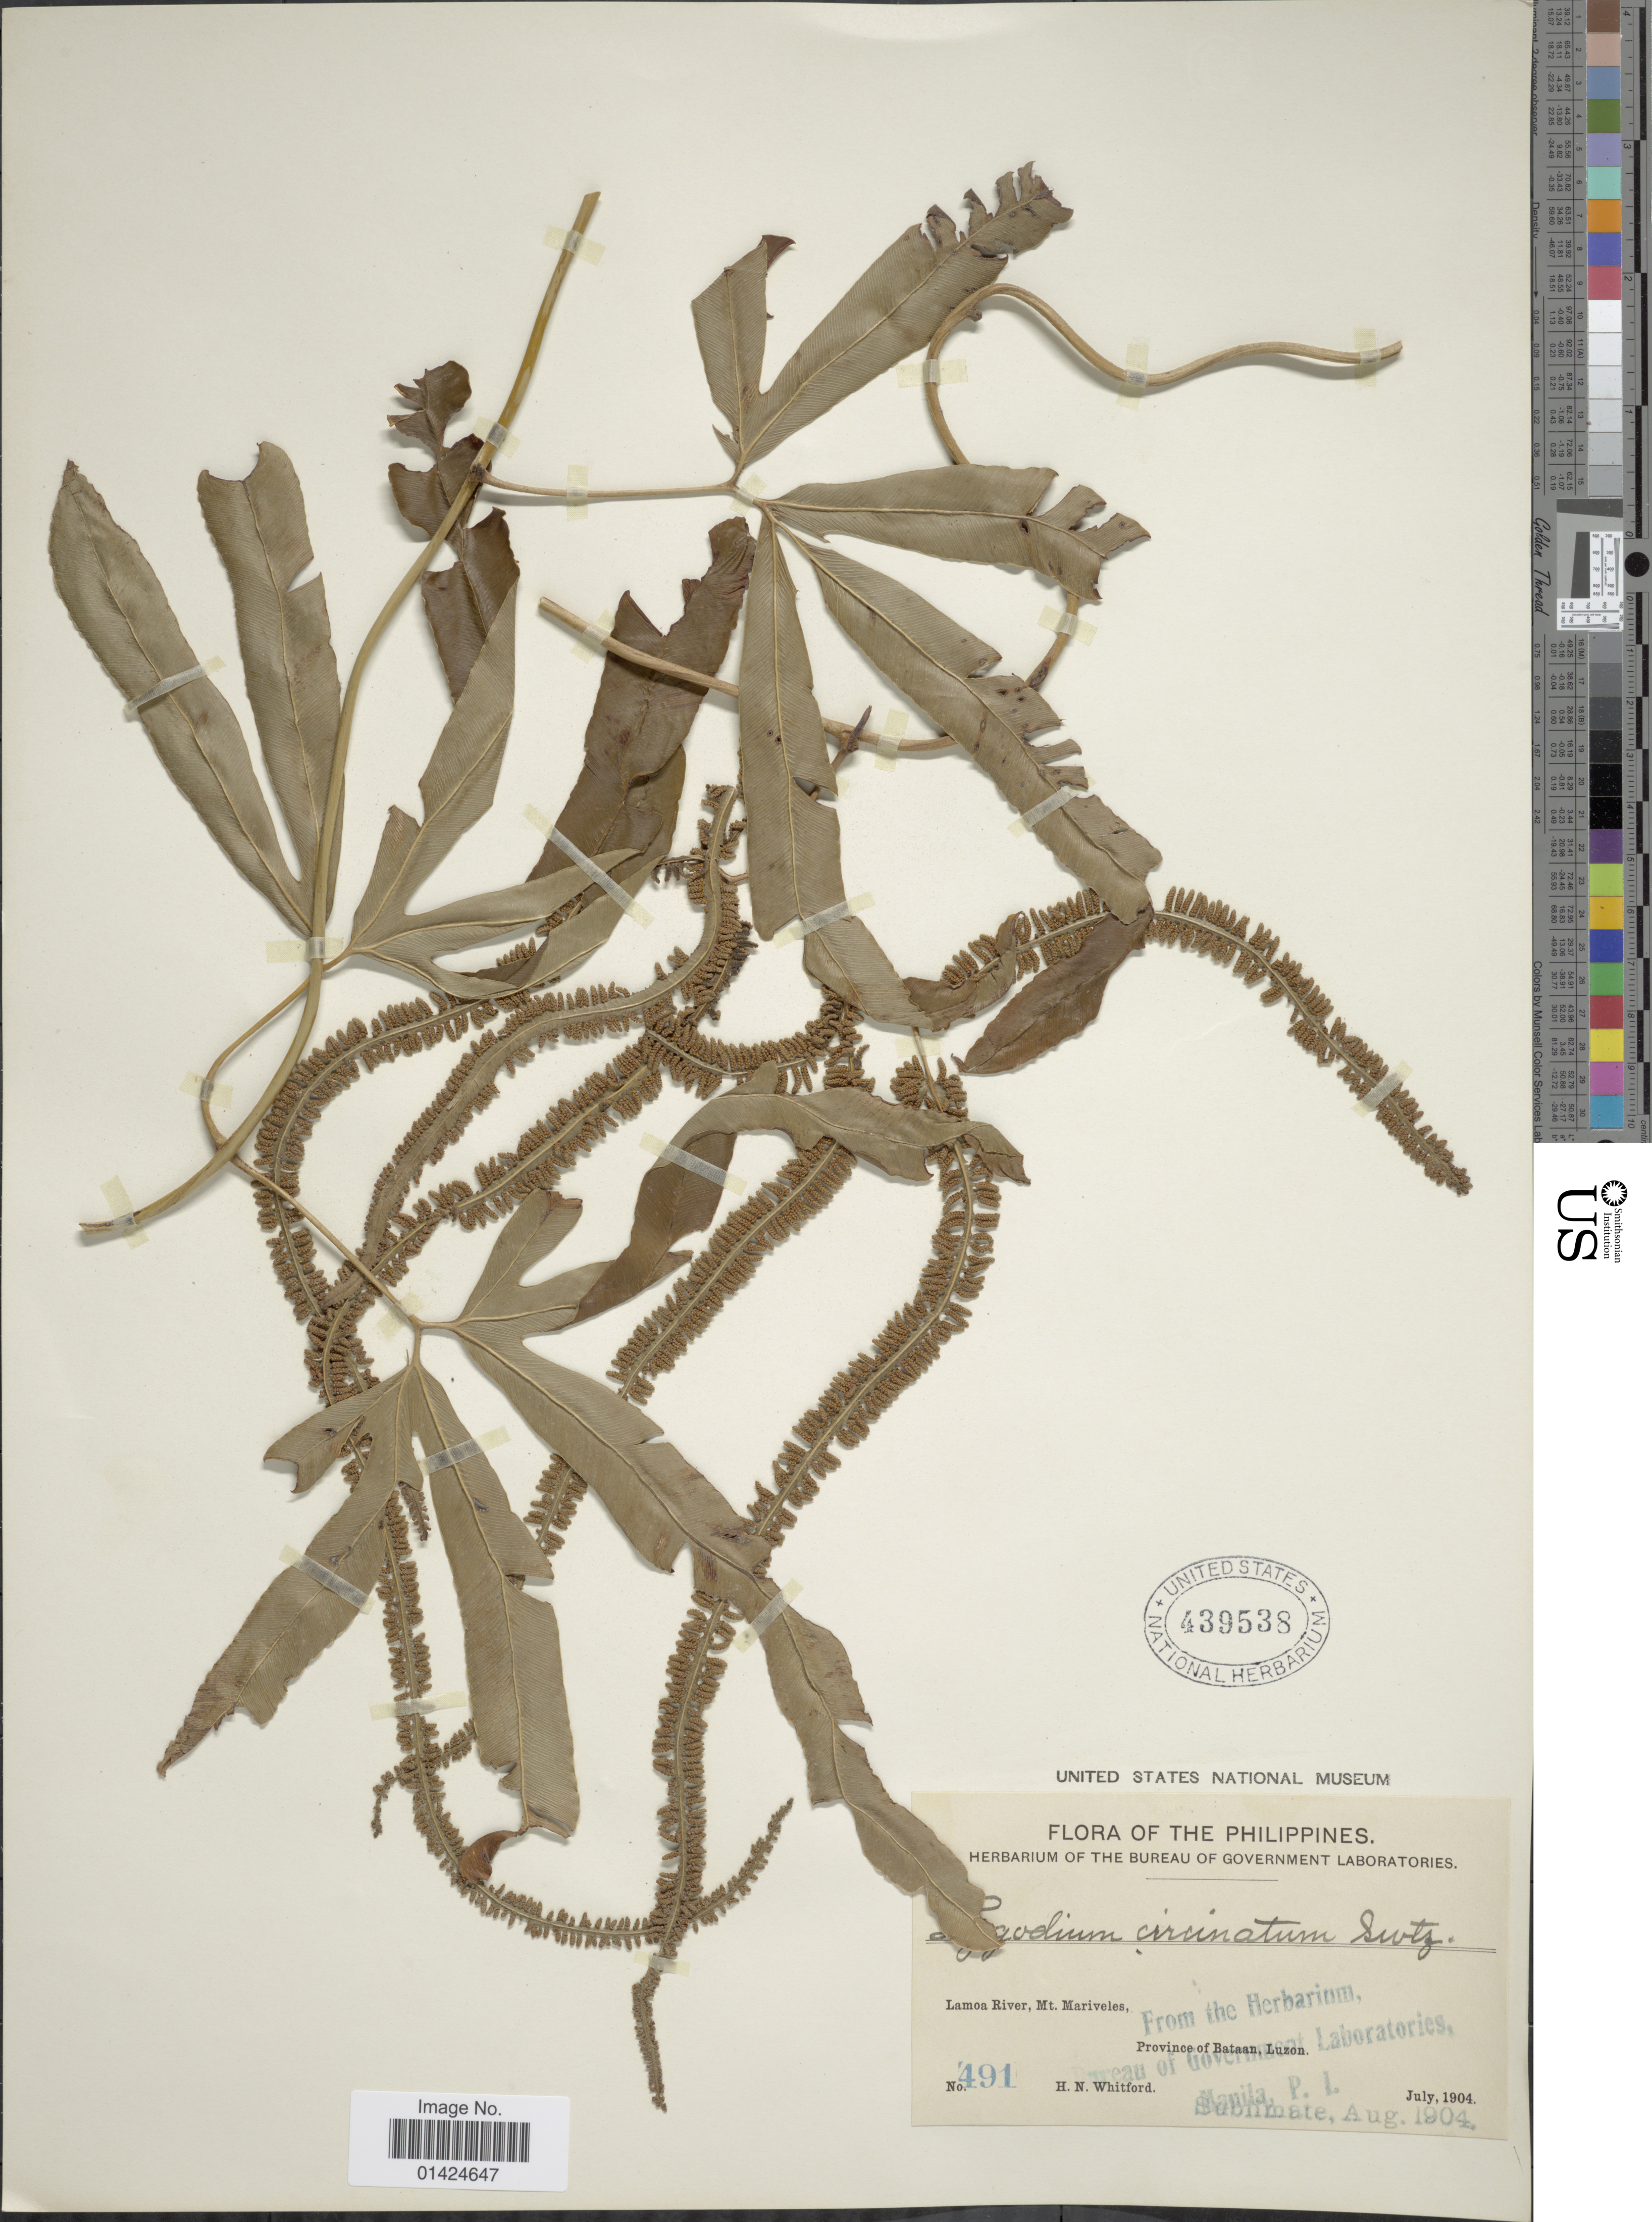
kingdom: Plantae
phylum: Tracheophyta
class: Polypodiopsida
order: Schizaeales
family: Lygodiaceae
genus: Lygodium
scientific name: Lygodium circinnatum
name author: (Burm. f.) Sw.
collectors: H. N. Whitford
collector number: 491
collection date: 1904-07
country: Philippines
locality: Lamao River, Mt. Mariveles, Province of Bataan, Luzon.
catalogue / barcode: US 439538